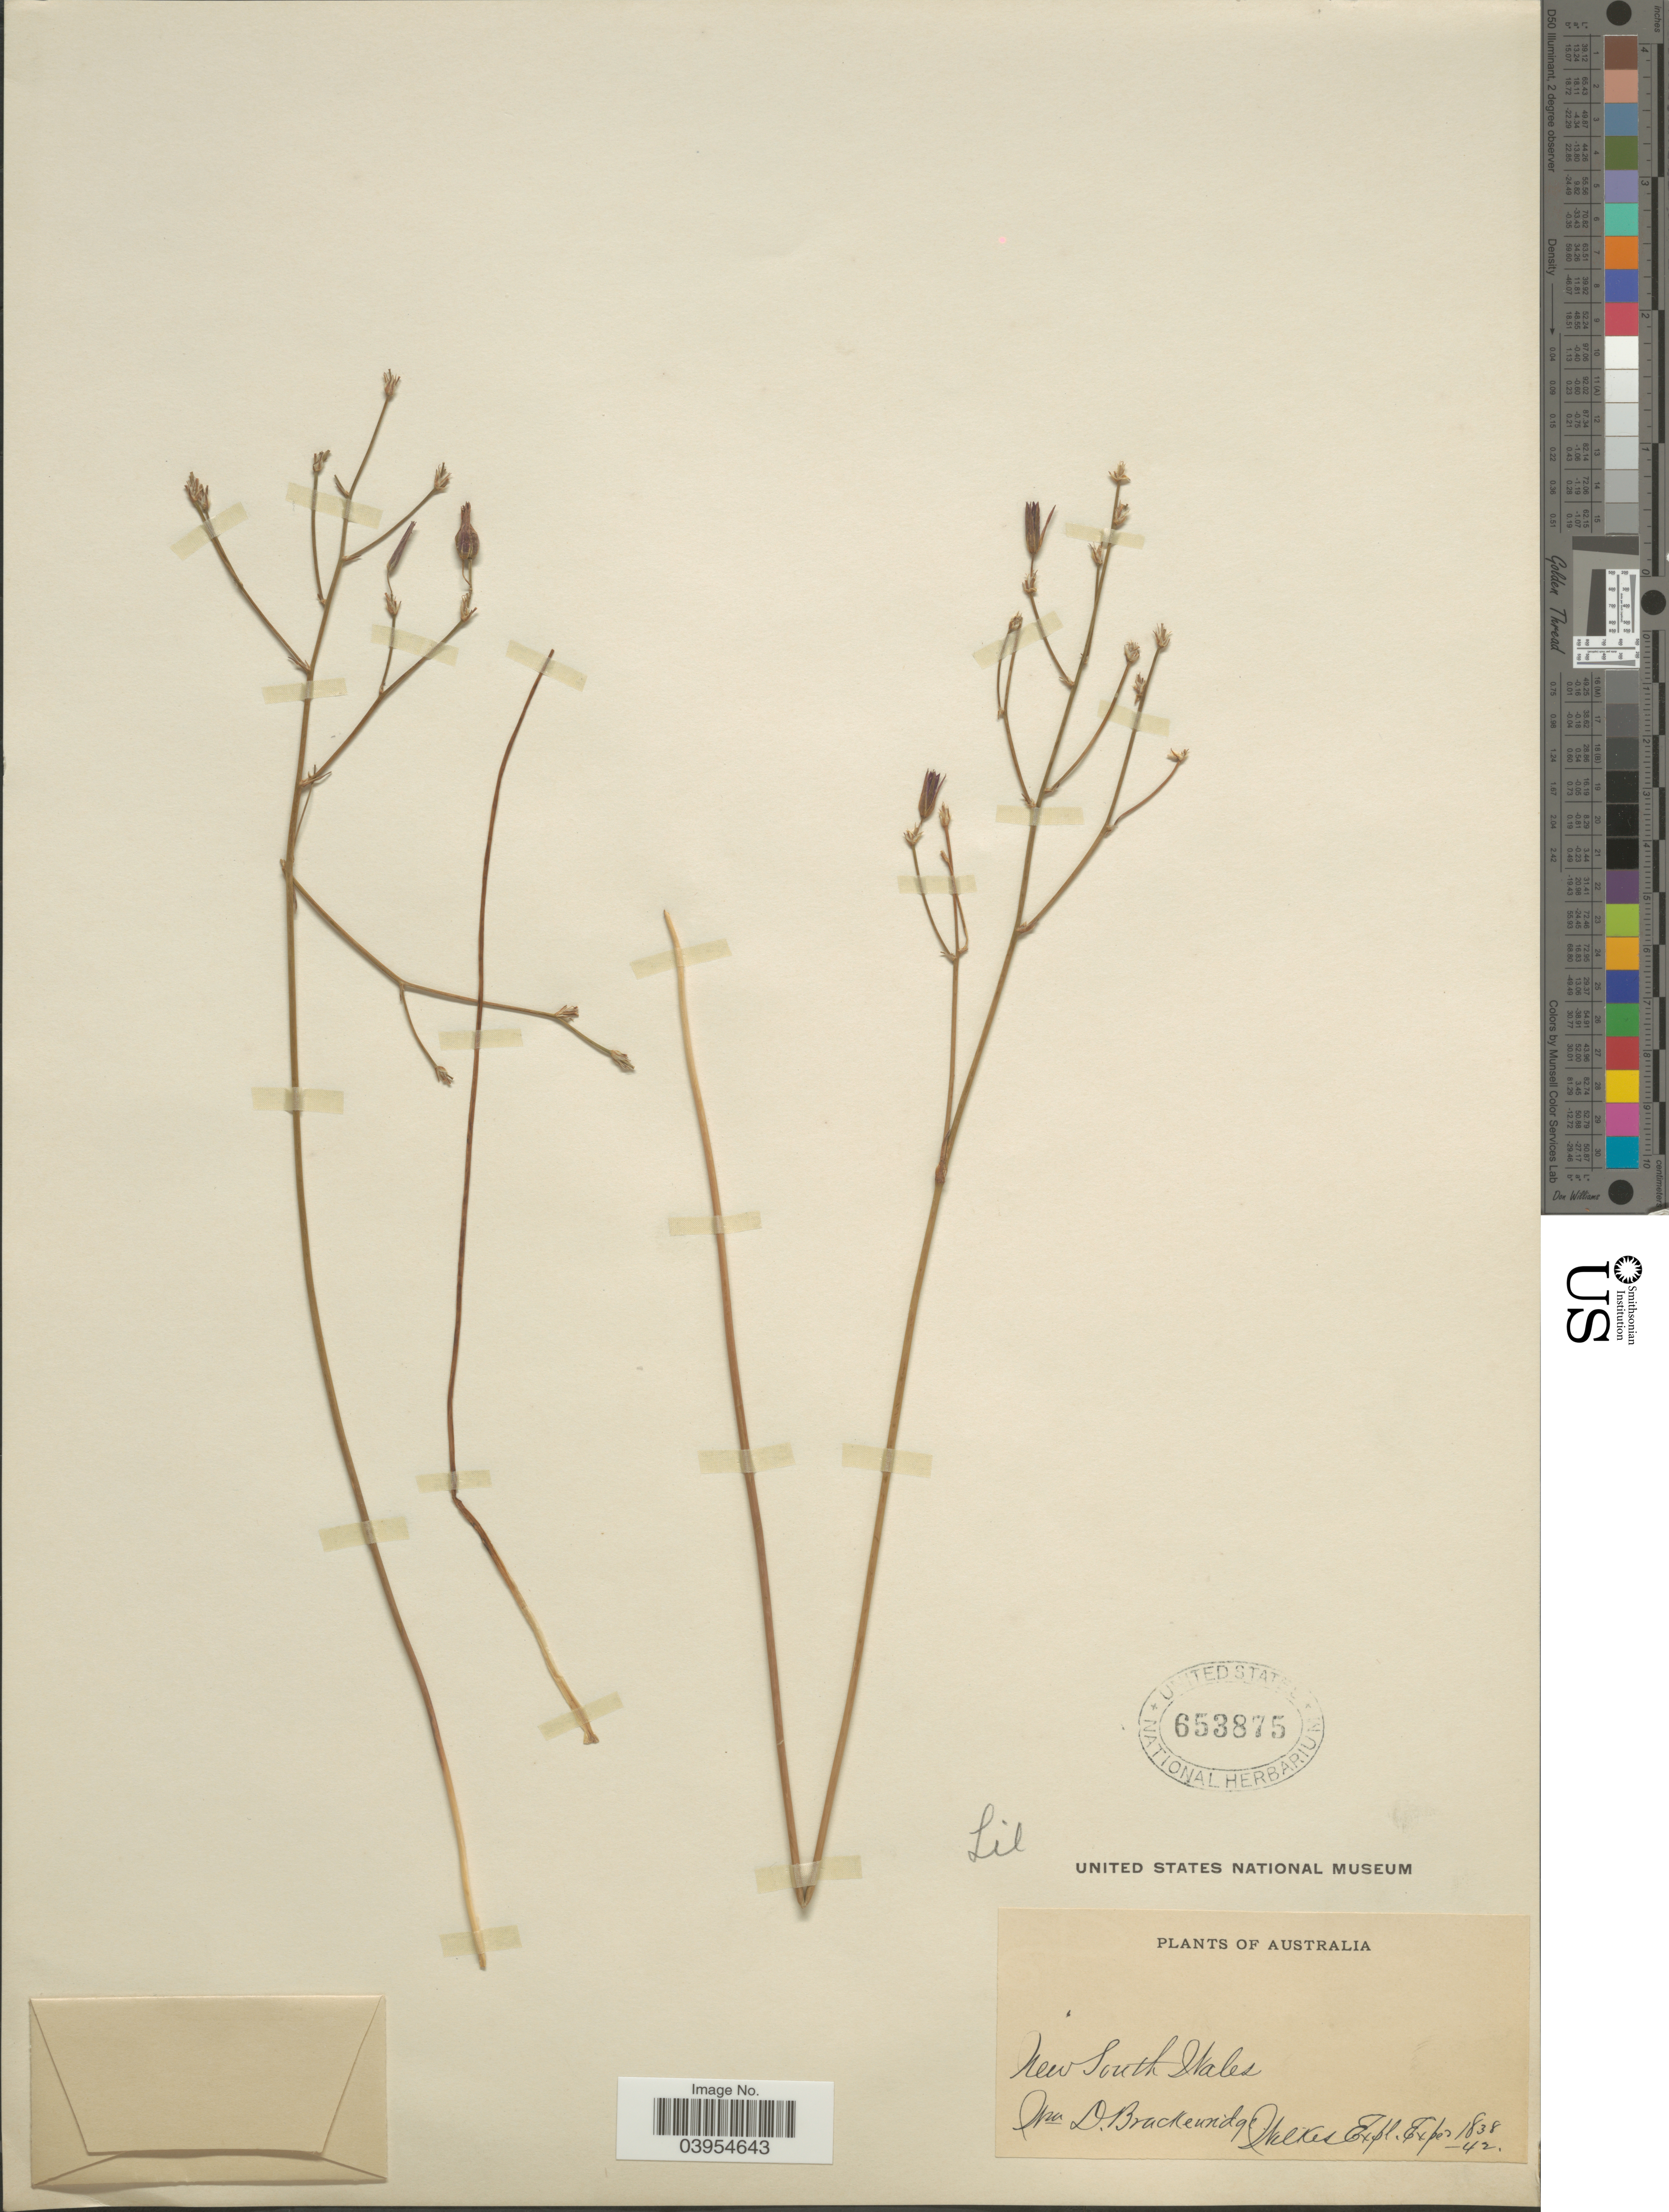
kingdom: Plantae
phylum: Tracheophyta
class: Liliopsida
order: Asparagales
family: Asphodelaceae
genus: Tricoryne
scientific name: Tricoryne sp.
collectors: W. D. Brackenridge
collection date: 1838/1842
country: Australia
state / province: New South Wales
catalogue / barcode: US 653875